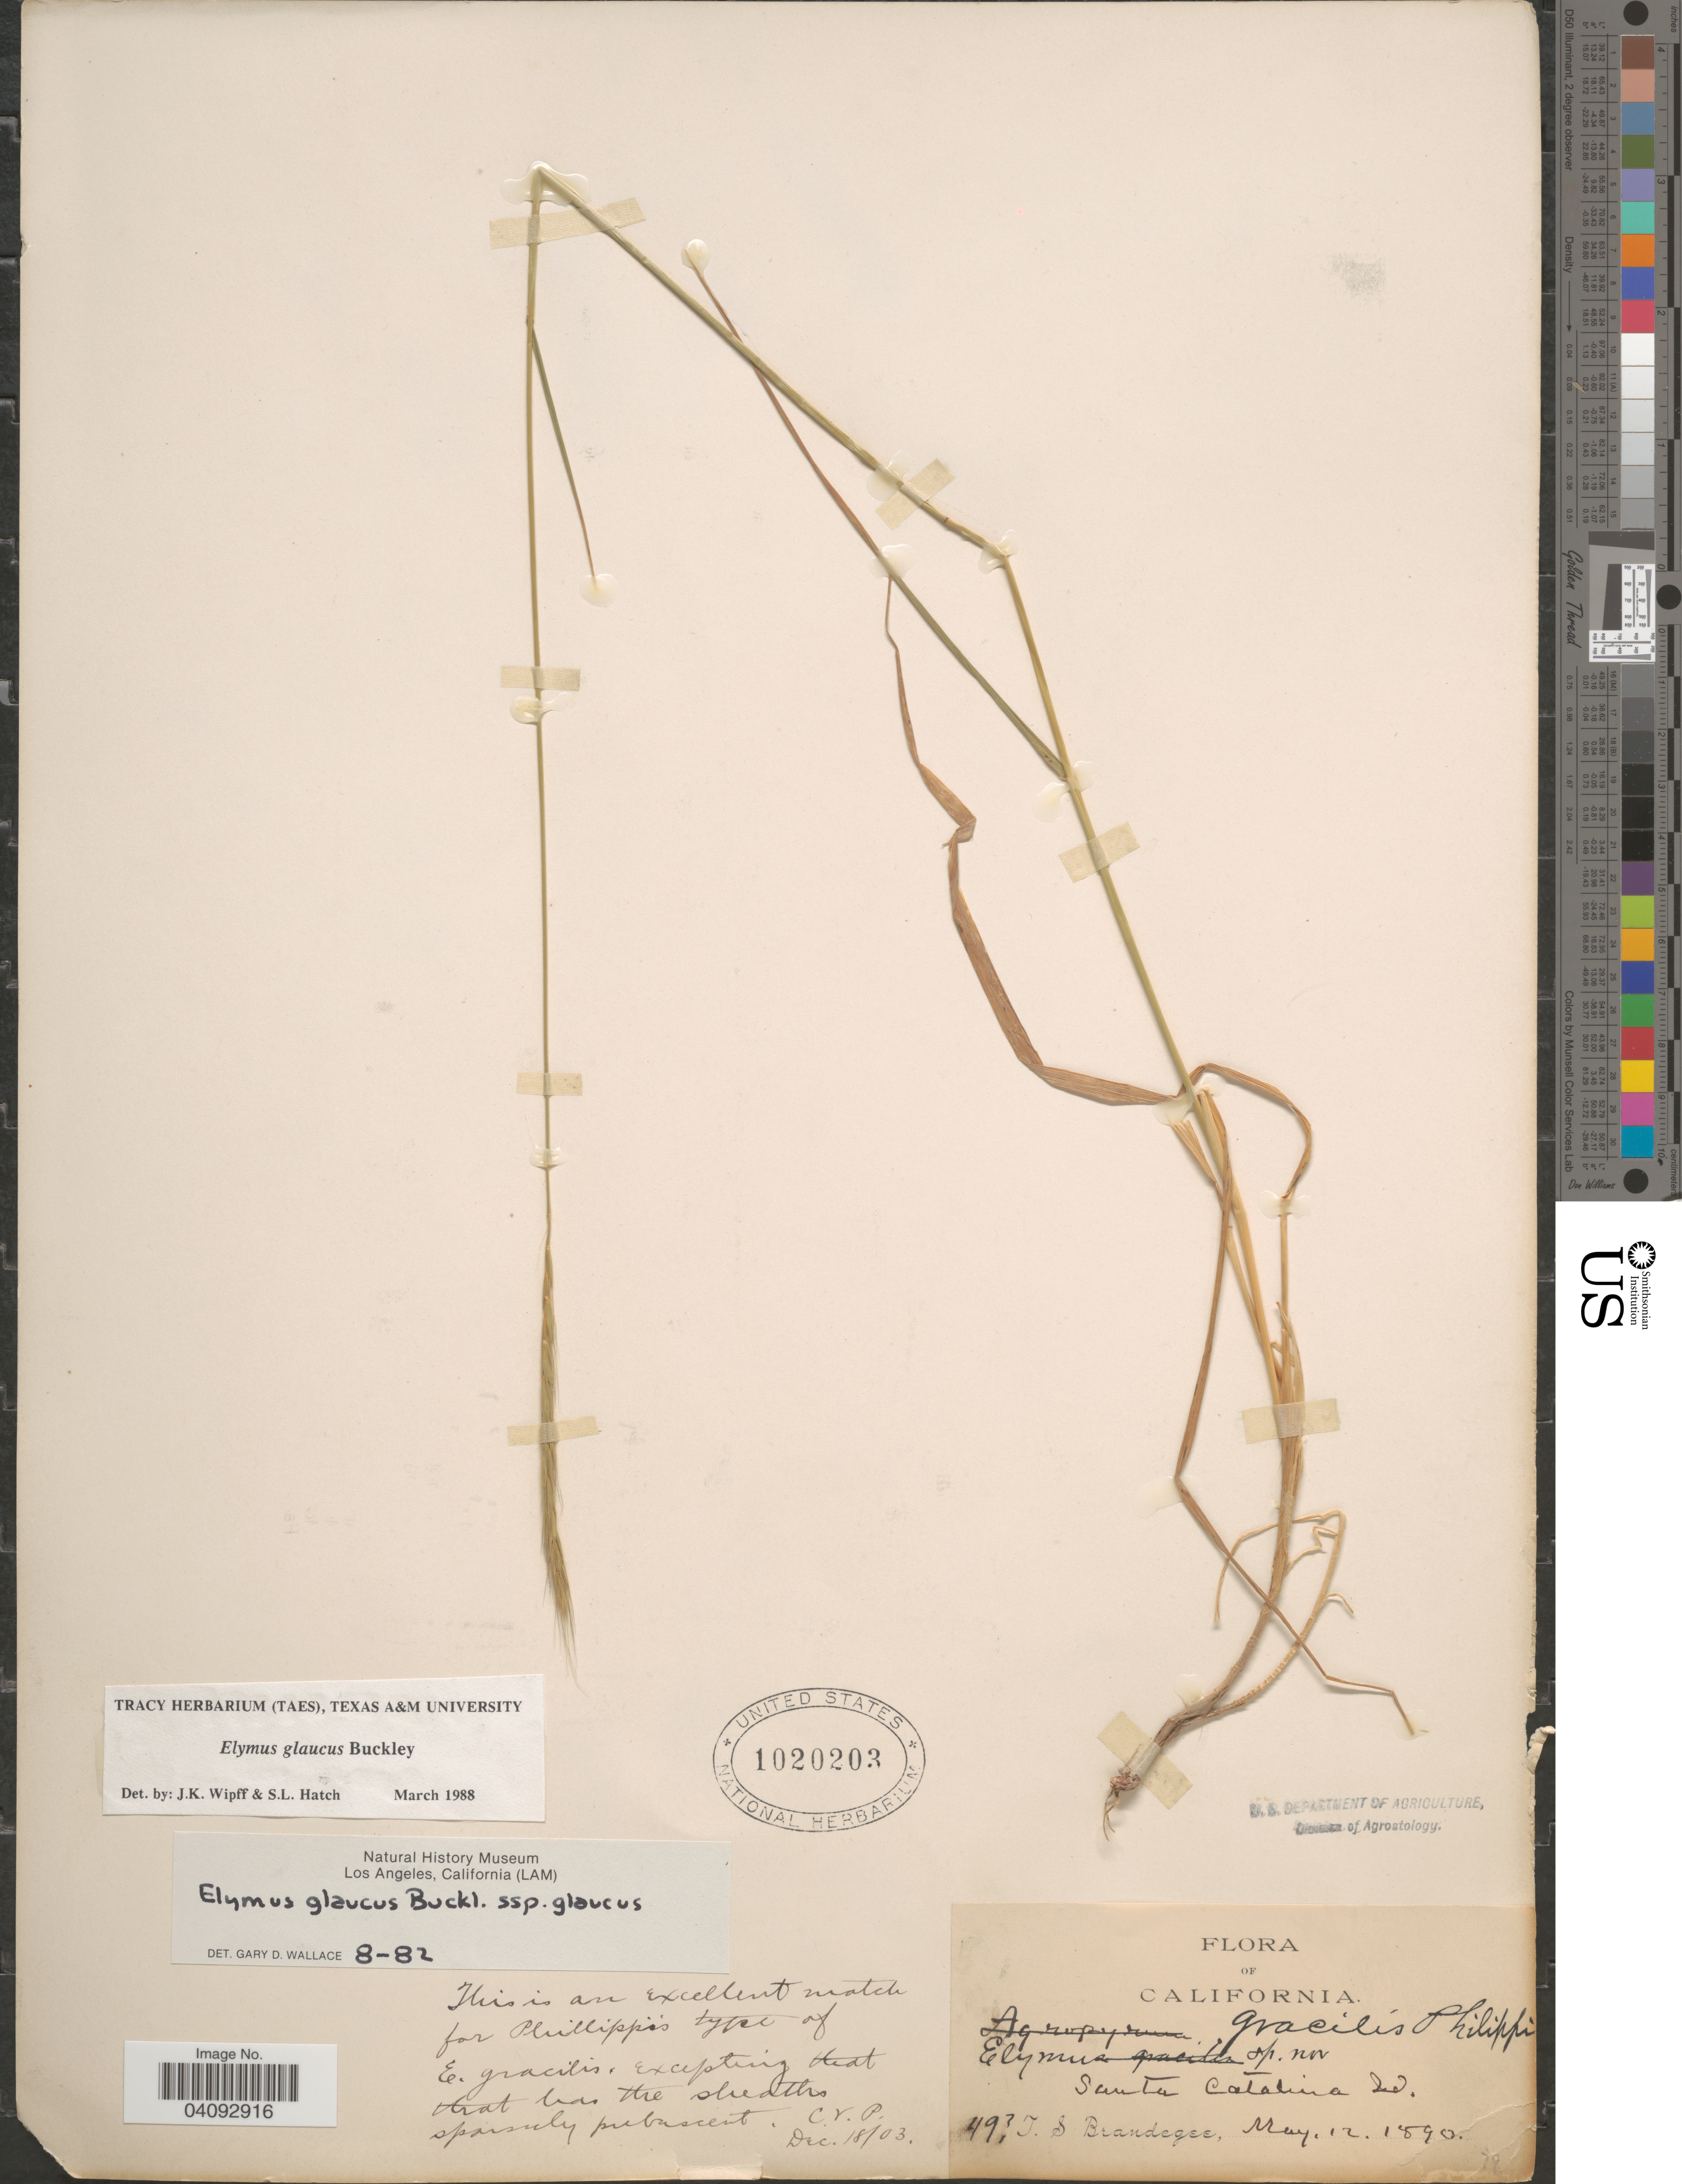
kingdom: Plantae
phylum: Tracheophyta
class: Liliopsida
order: Poales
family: Poaceae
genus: Elymus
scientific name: Elymus glaucus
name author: Buckley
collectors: J. S. Brandegee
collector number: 49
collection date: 1890-05-12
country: United States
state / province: California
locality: Santa Catalina Co.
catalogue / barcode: US 1020203